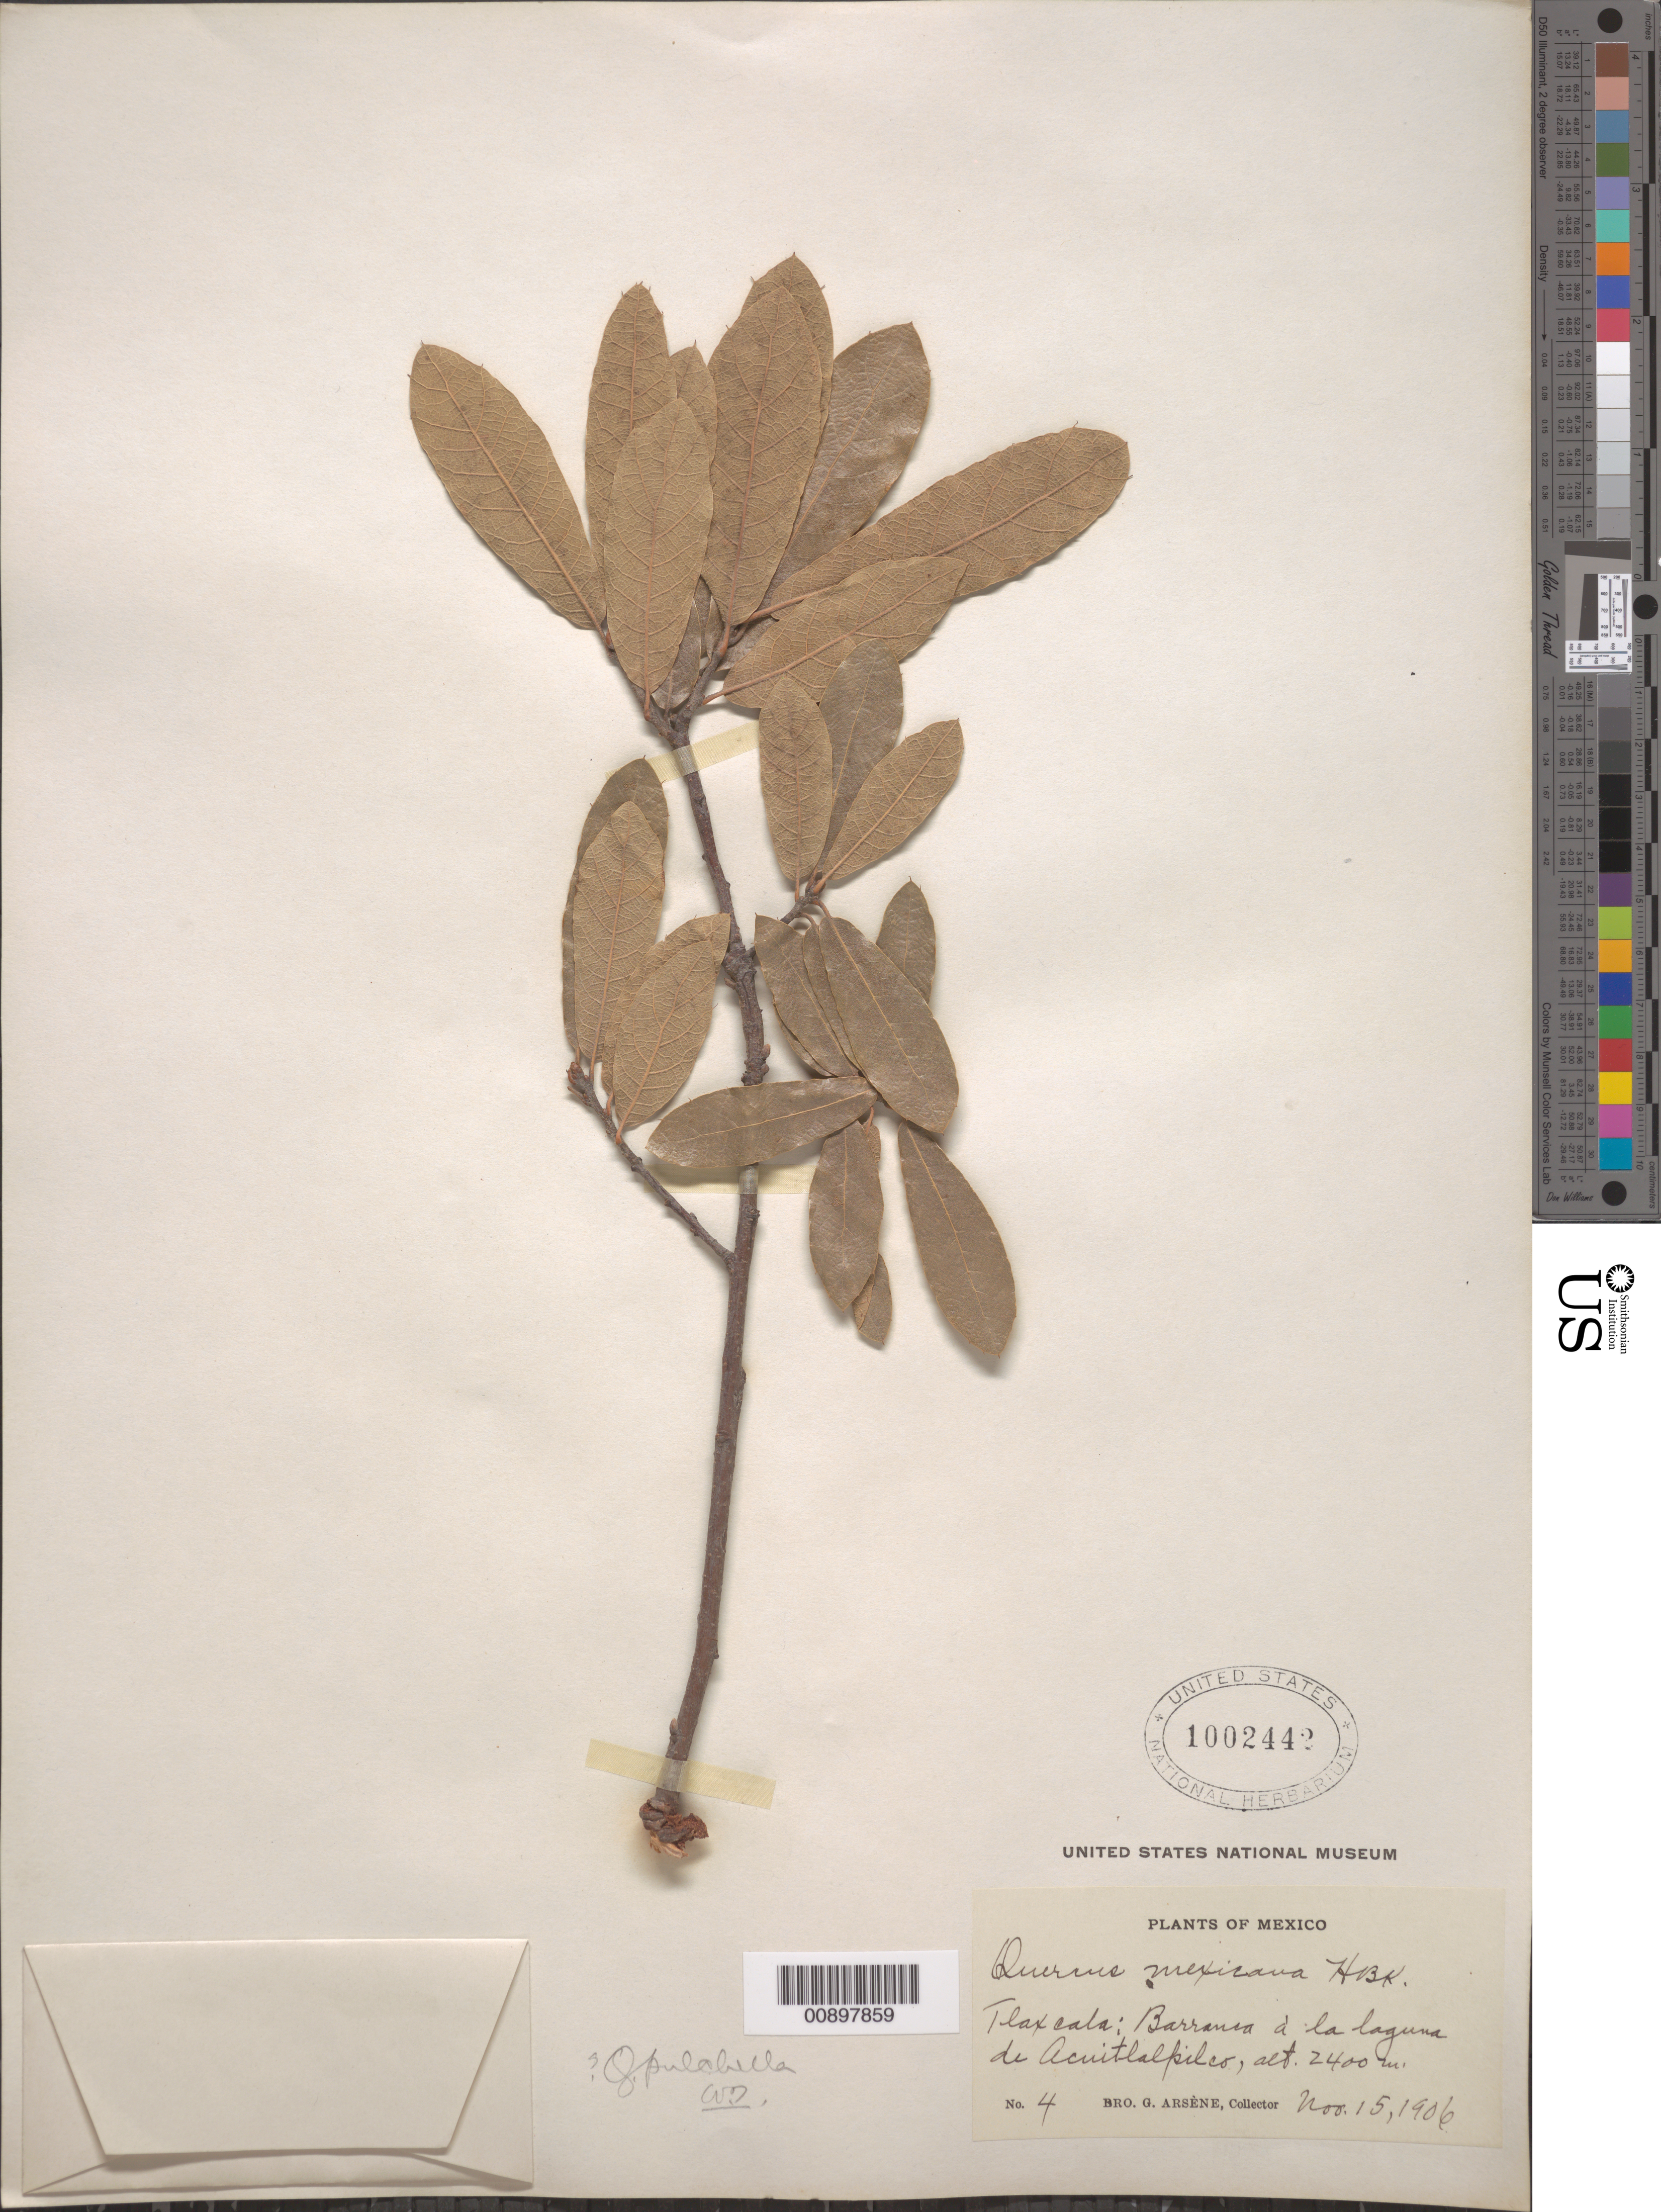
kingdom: Plantae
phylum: Tracheophyta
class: Magnoliopsida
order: Fagales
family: Fagaceae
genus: Quercus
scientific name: Quercus pulchella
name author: Humb. & Bonpl.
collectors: Bro. G. Arsène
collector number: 4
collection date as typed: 15 Nov 1906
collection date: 1906-11-15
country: Mexico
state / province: Tlaxcala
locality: Tlaxcala: Barranca à la laguna de Acuitlalpilco.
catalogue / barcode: US 1002442